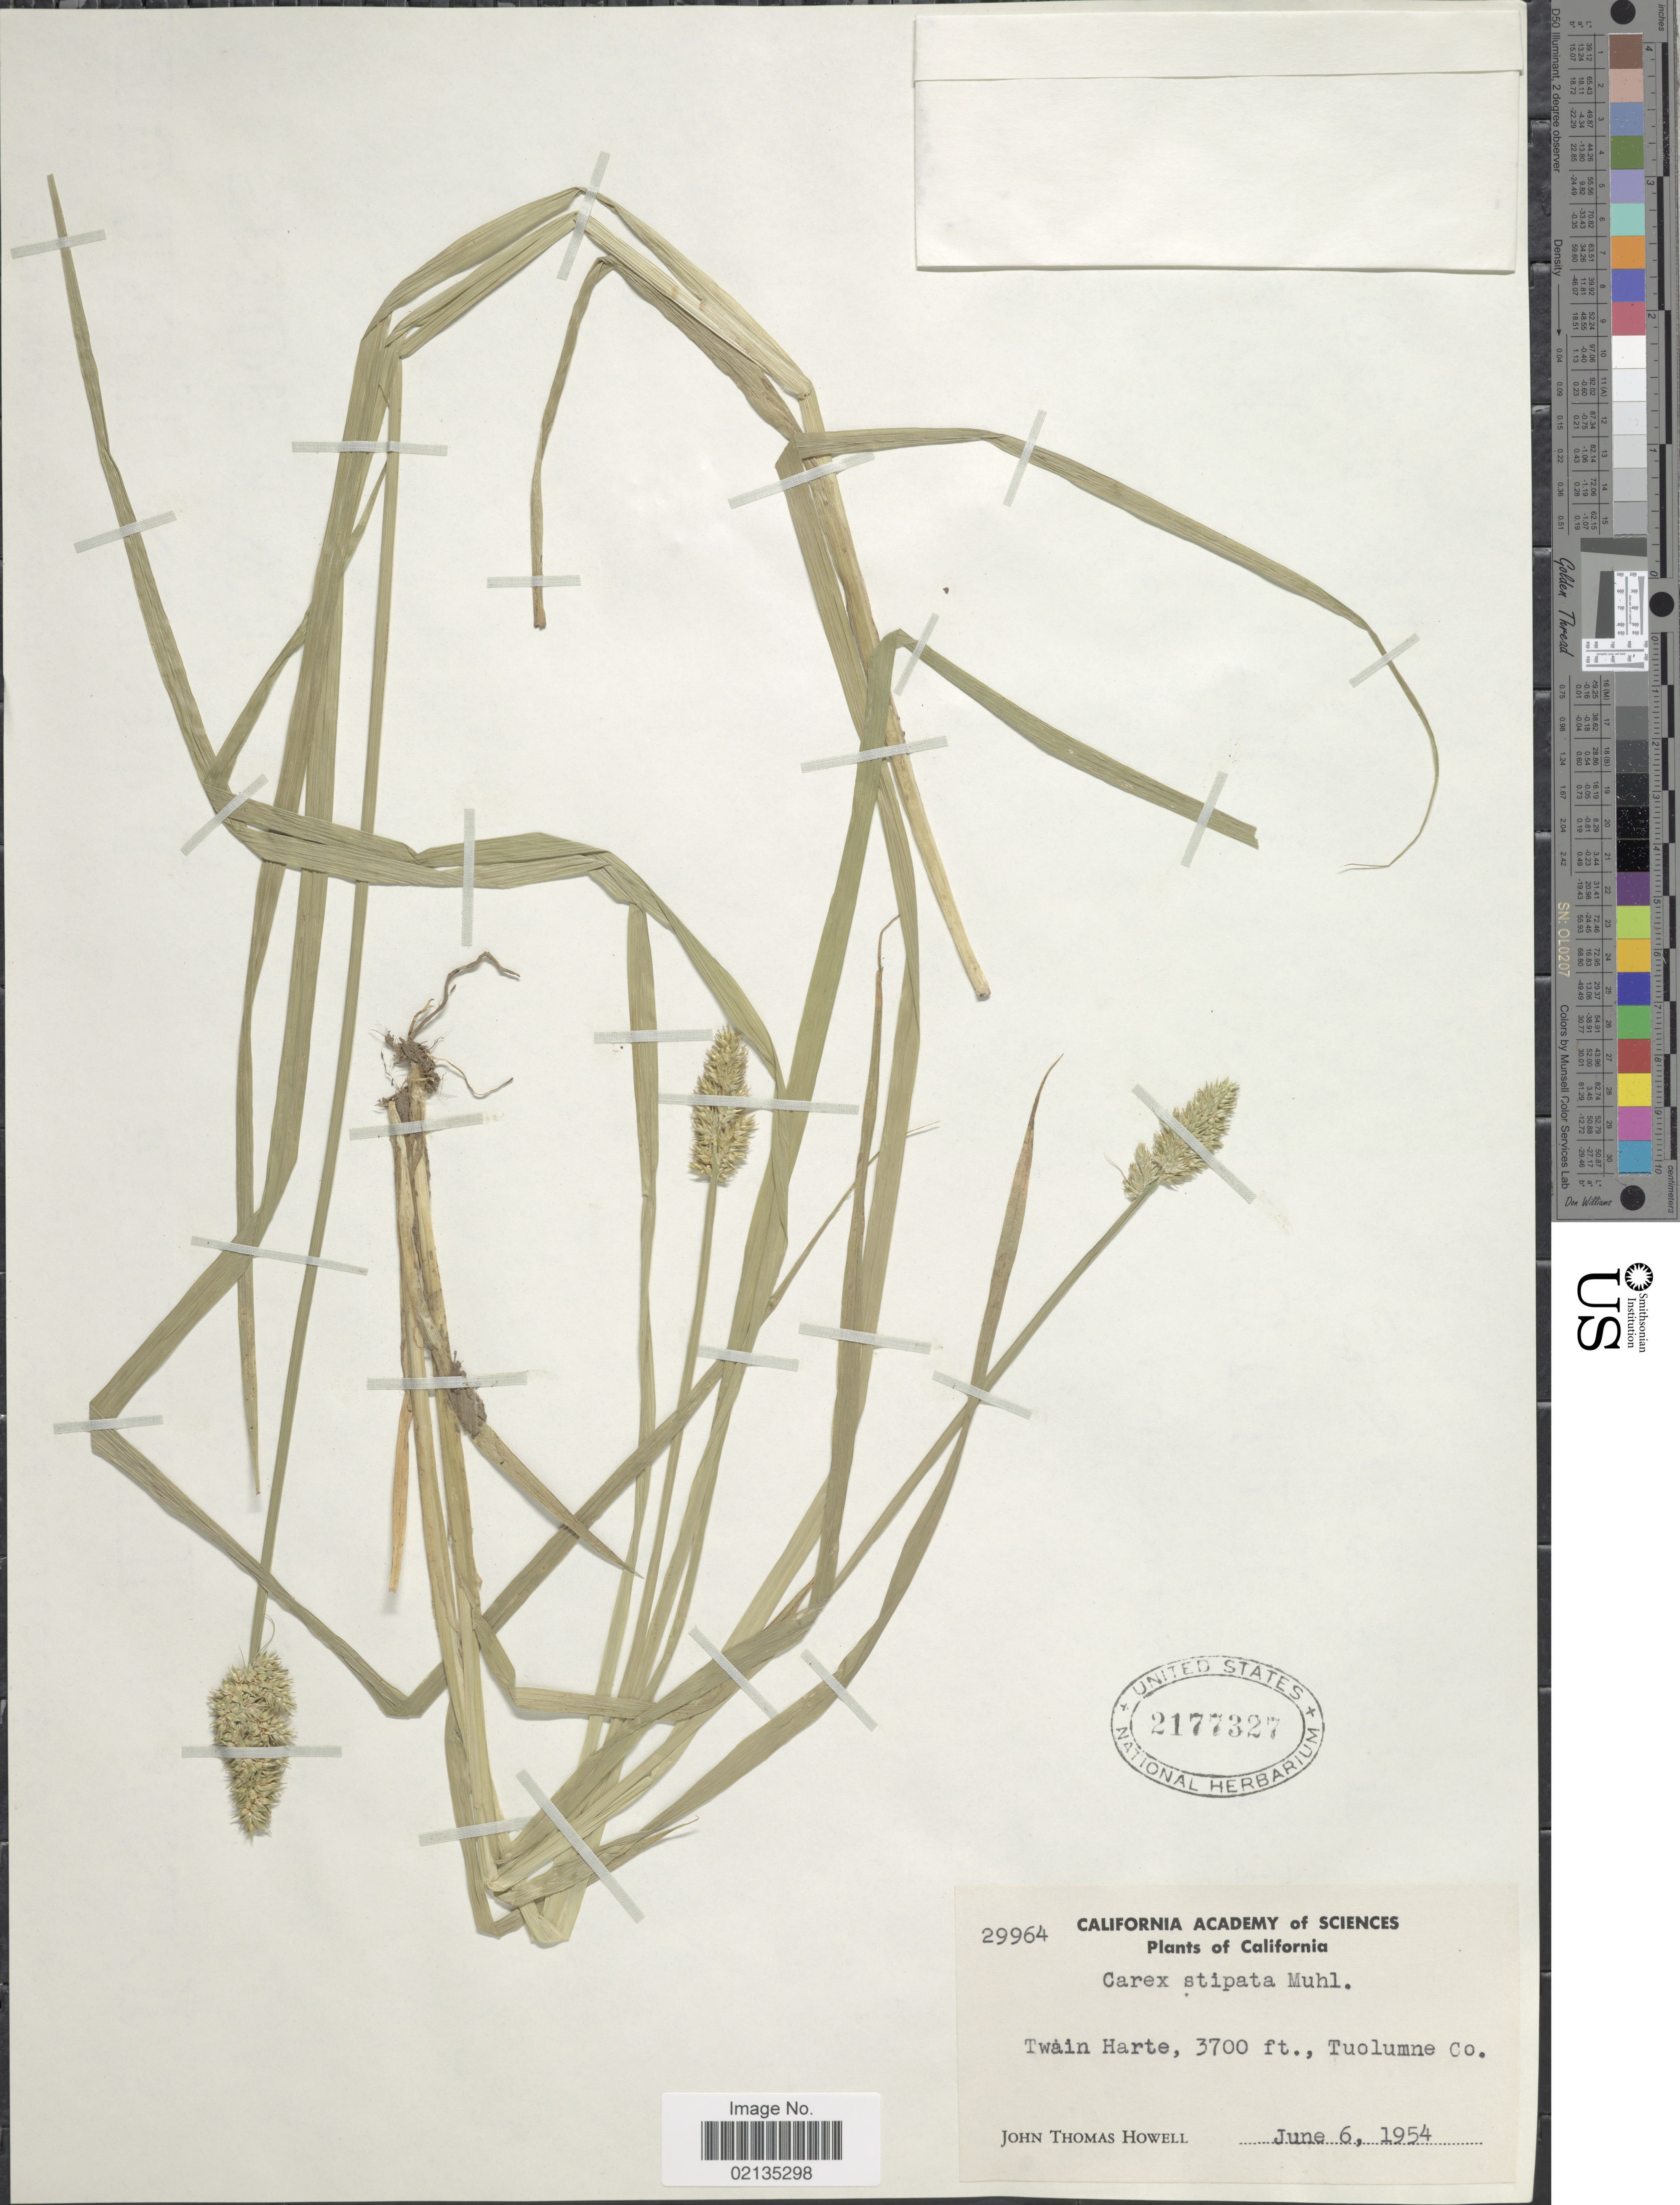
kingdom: Plantae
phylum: Tracheophyta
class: Liliopsida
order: Poales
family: Cyperaceae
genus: Carex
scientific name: Carex stipata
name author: Muhl. ex Willd.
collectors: J. T. Howell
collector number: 29964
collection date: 1954-06-06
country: United States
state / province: California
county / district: Tuolumne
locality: Twain Harte, Tuolumne Co.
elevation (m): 1128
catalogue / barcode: US 2177327